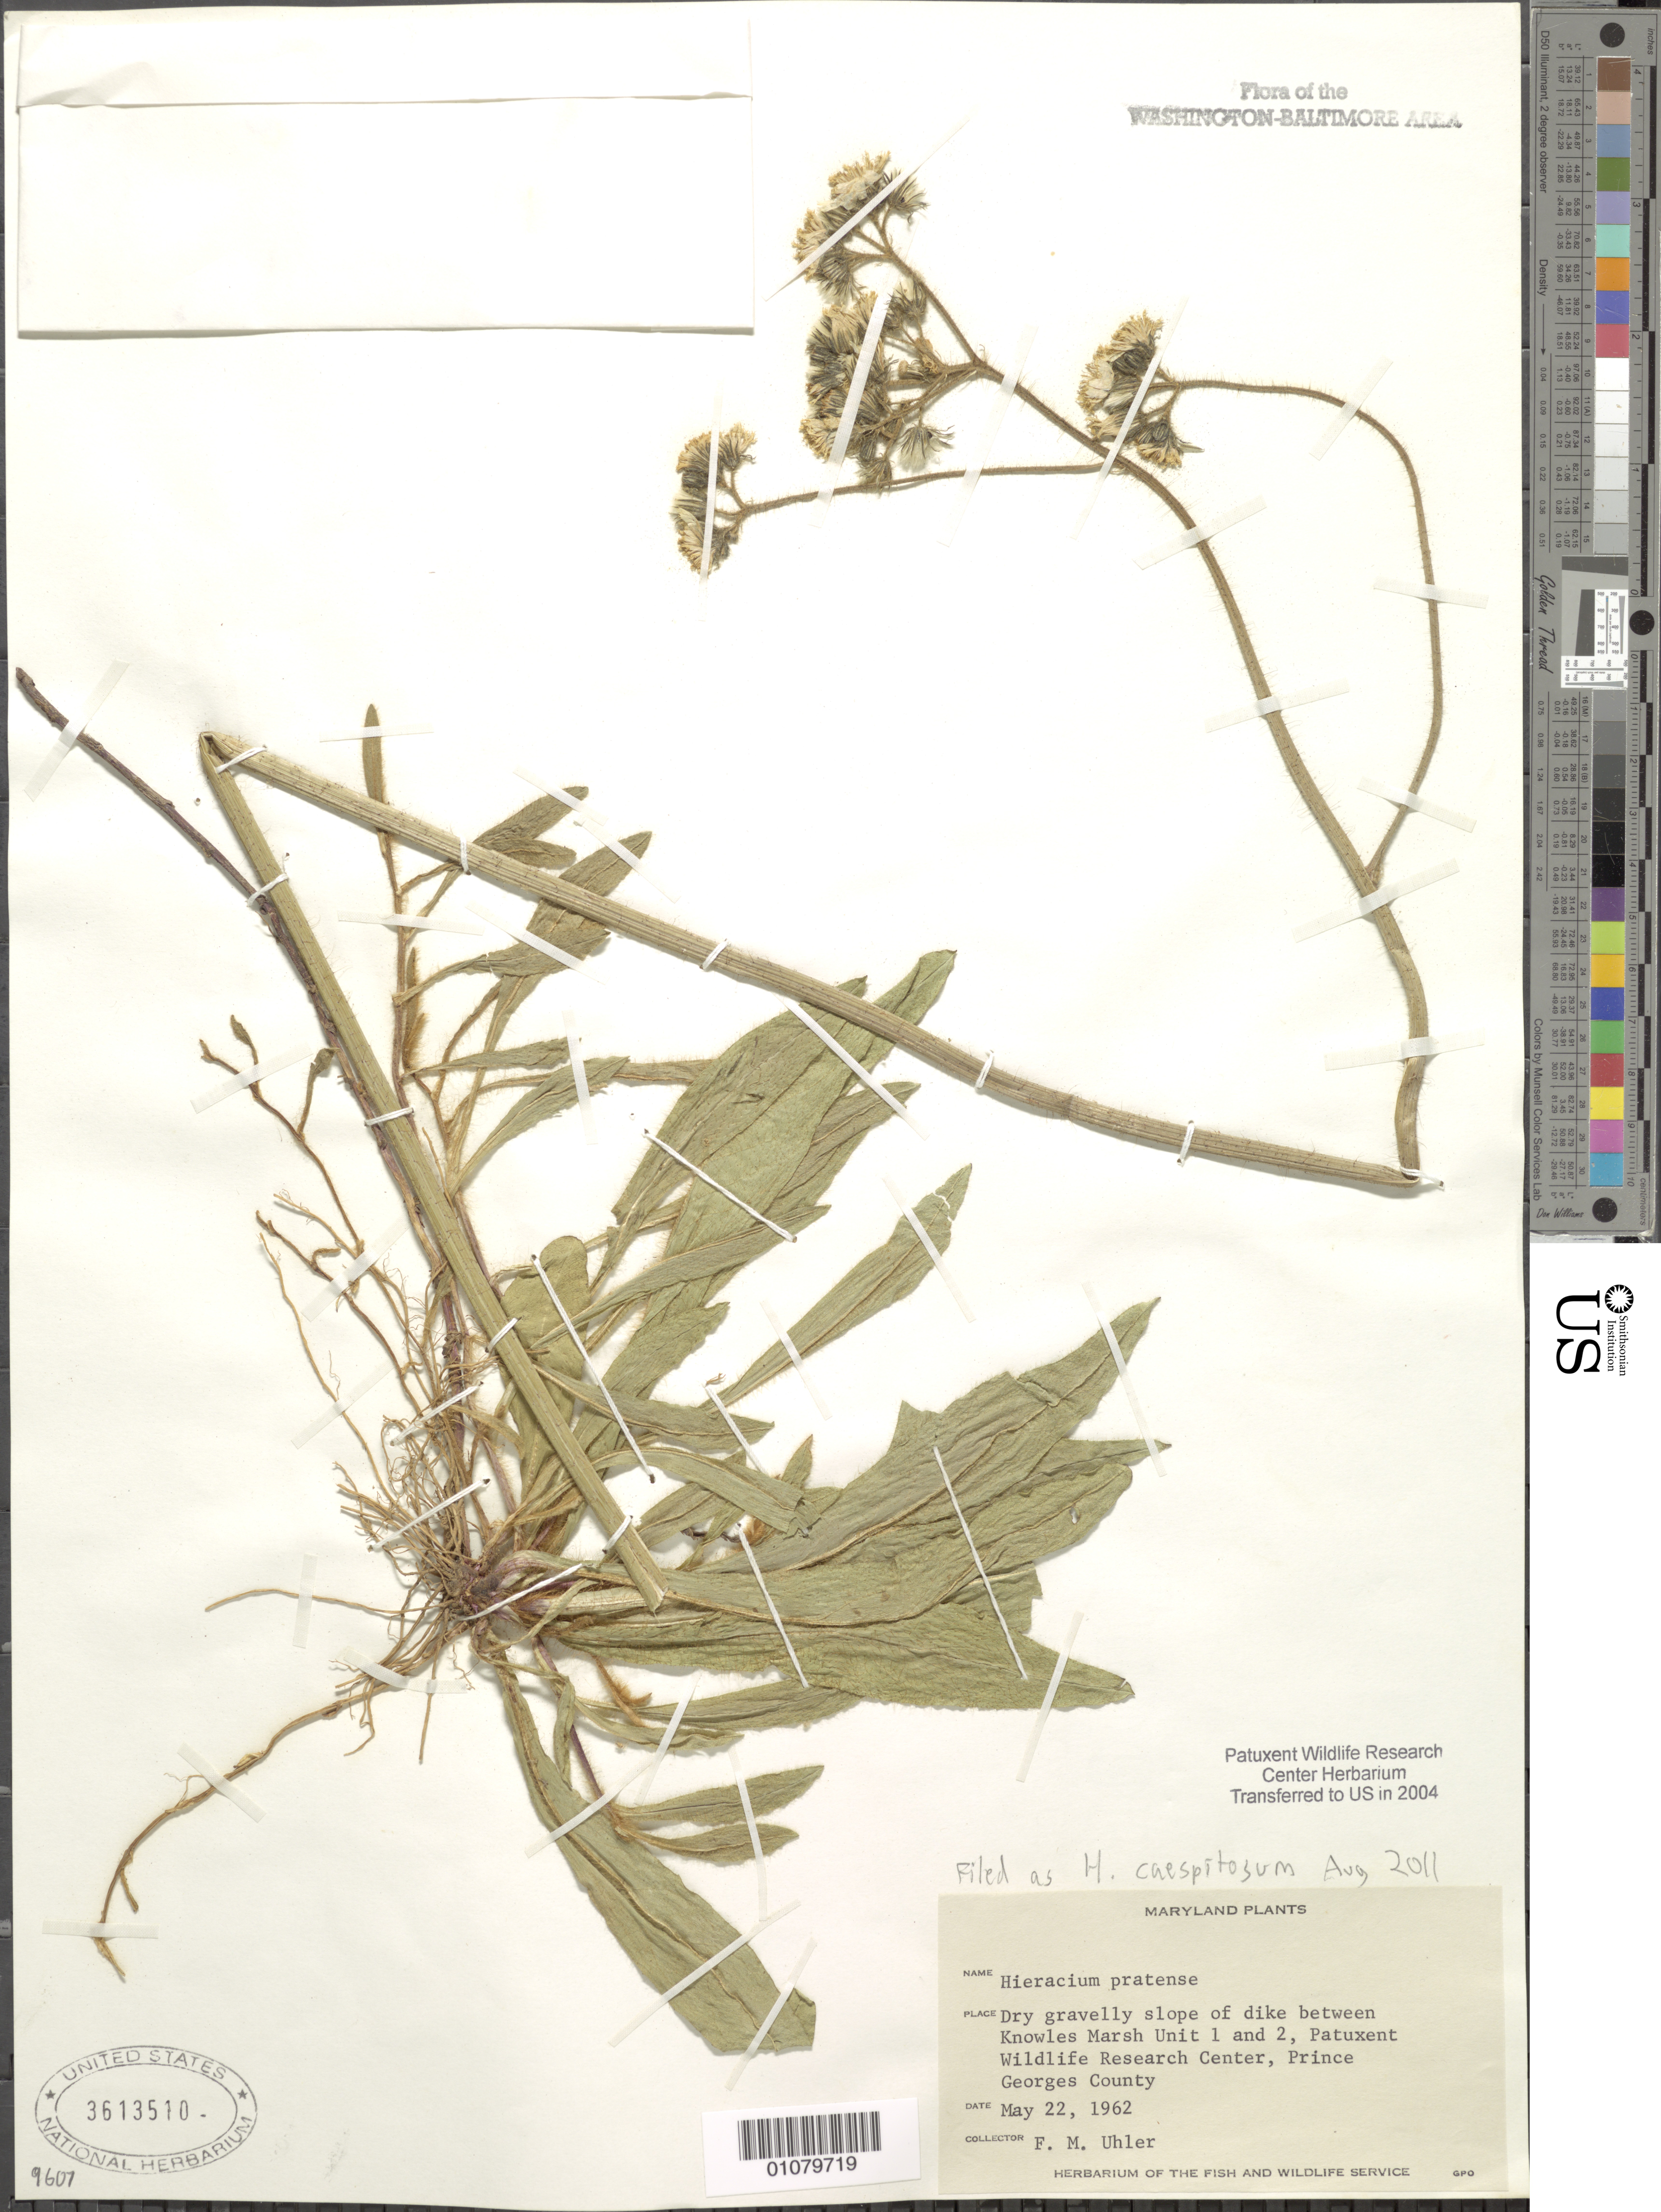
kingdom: Plantae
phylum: Tracheophyta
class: Magnoliopsida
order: Asterales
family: Asteraceae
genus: Pilosella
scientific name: Pilosella caespitosa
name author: (Dumort.) P. D. Sell & C. West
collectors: F. M. Uhler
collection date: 1962-05-22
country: United States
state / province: Maryland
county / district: Prince George's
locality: Patuxent Wildlife Refuge. Between Knowles Marsh units 1 and 2.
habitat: Dry gravelly slope of dike.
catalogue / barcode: US 3613510